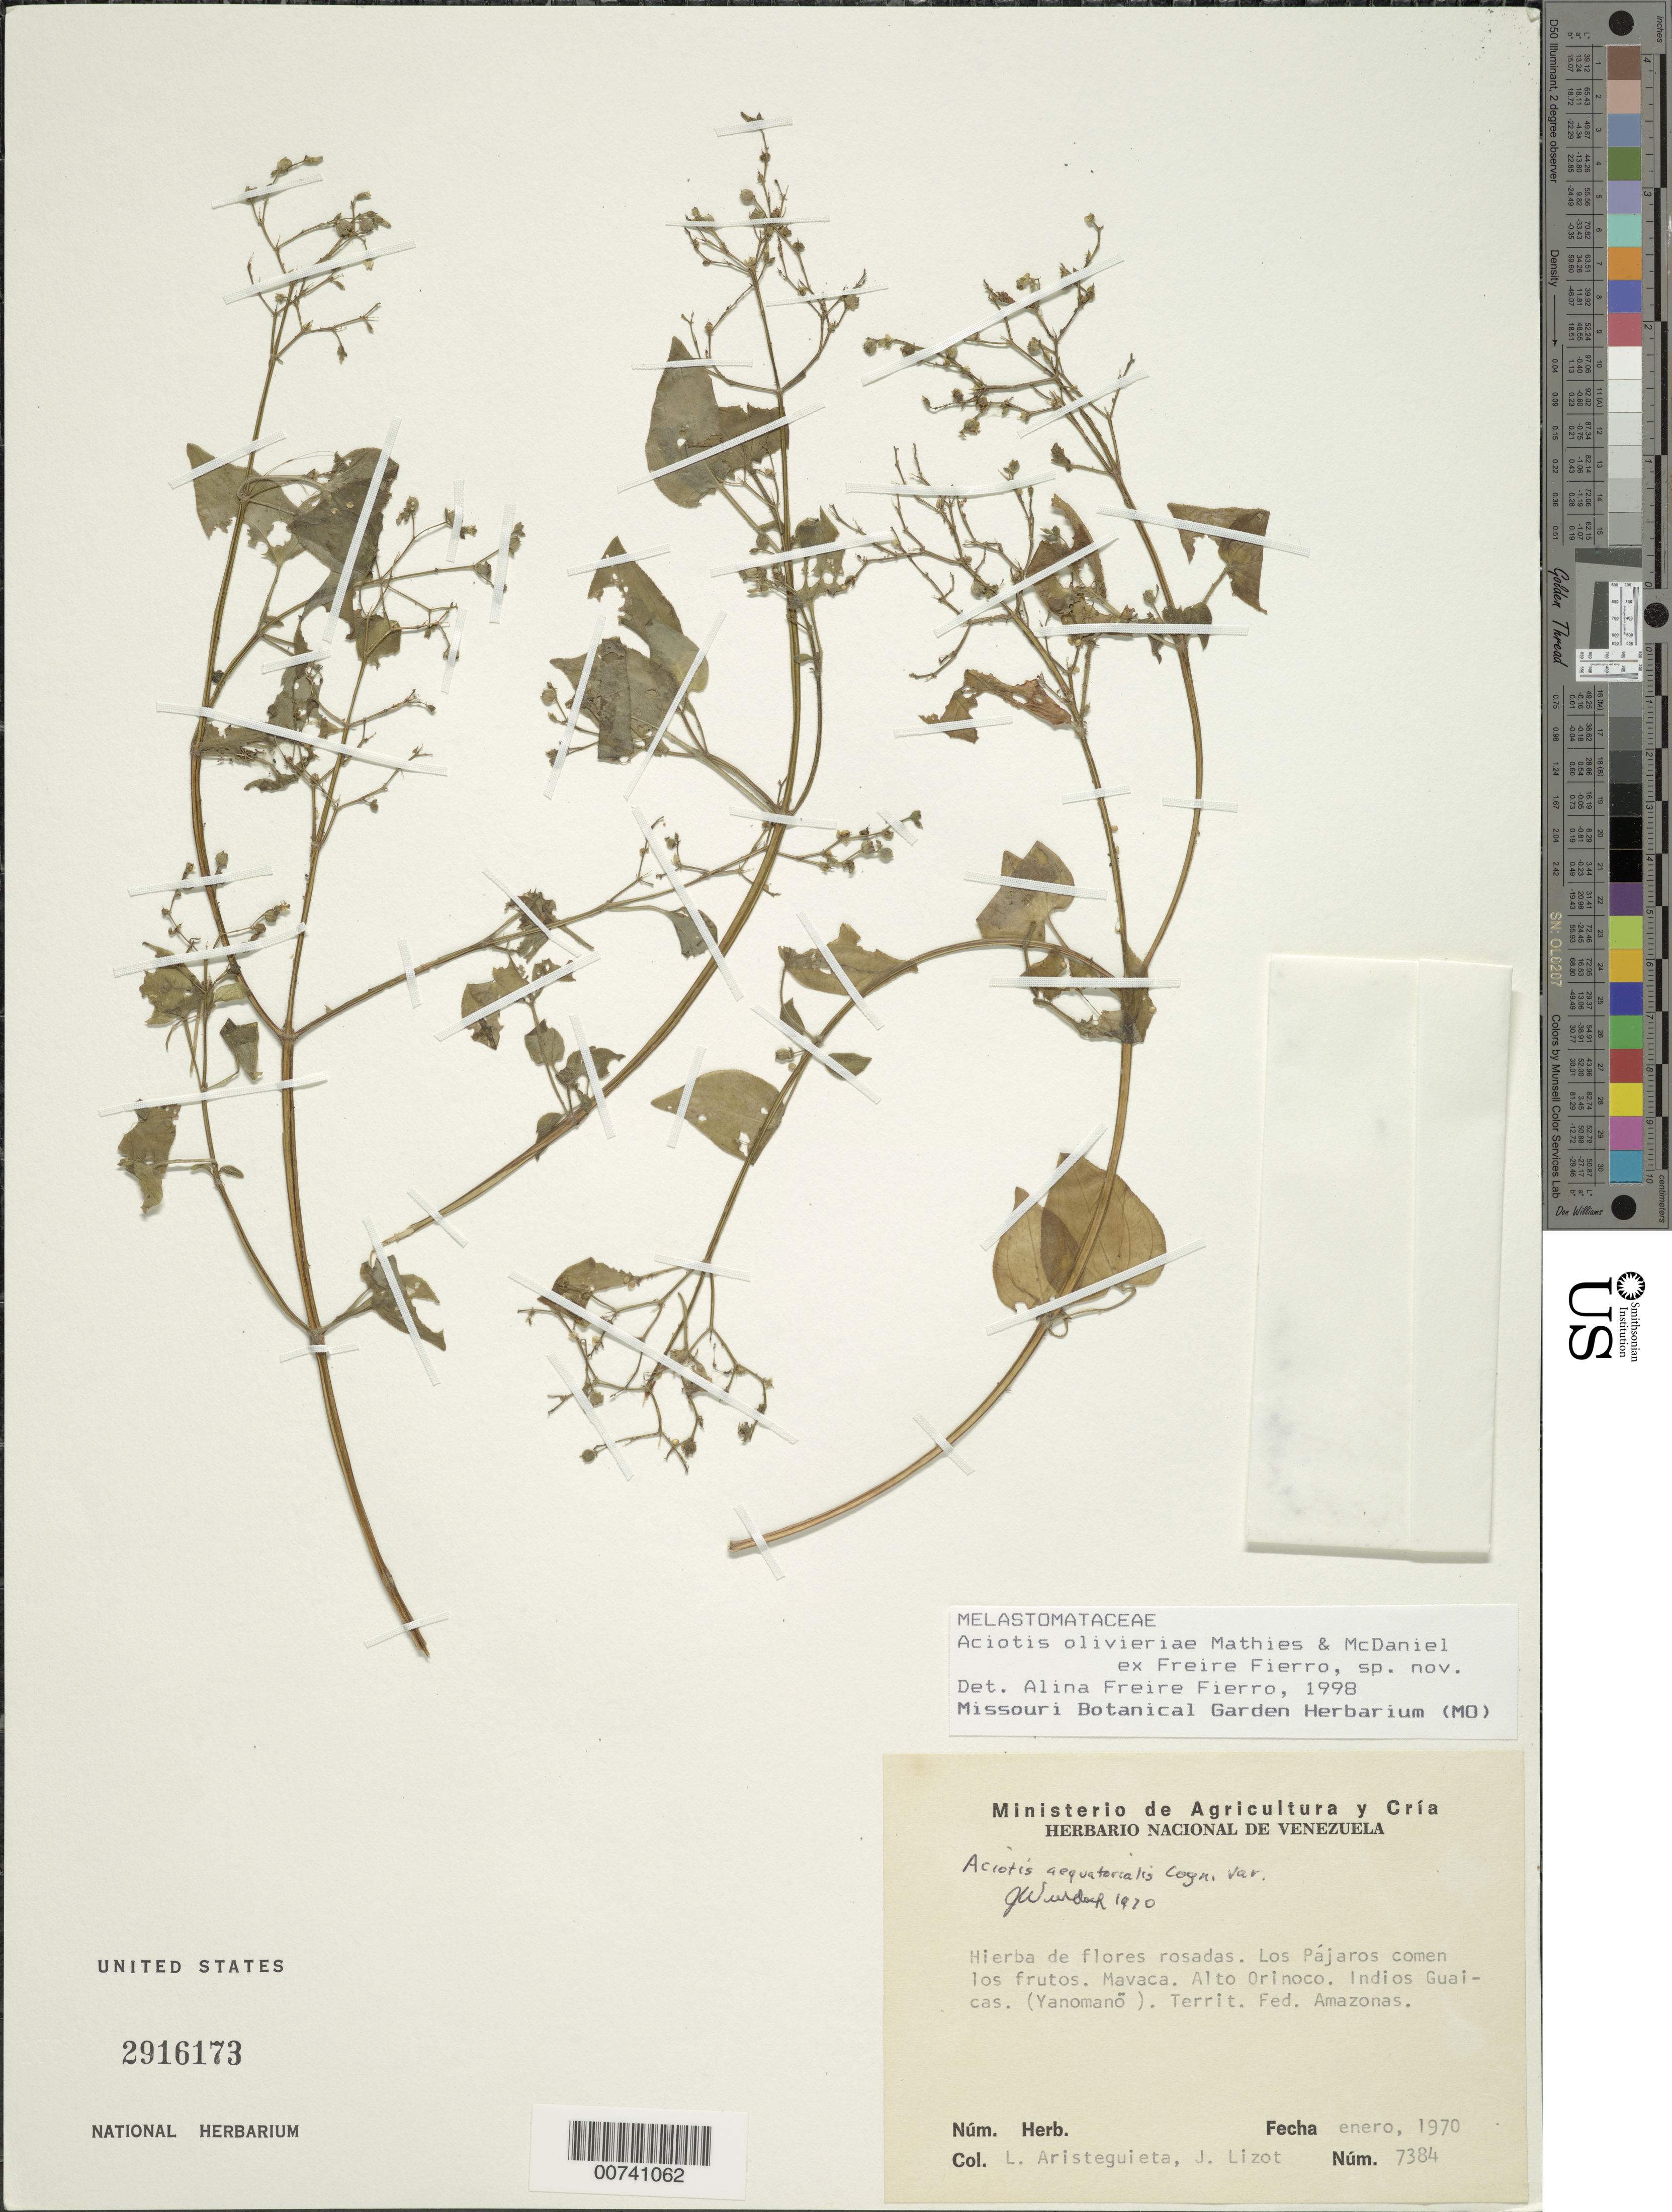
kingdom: Plantae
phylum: Tracheophyta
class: Magnoliopsida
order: Myrtales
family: Melastomataceae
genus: Aciotis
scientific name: Aciotis olivieriana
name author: Freire-Fierro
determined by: Freire-Fierro, A.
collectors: L. Aristeguieta & J. Lizot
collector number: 7384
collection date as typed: Jan-70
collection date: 1970-01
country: Venezuela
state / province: Amazonas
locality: Mavaca, Alto Orinoco, Indios Guaicas (Yanomanö)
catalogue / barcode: US 2916173